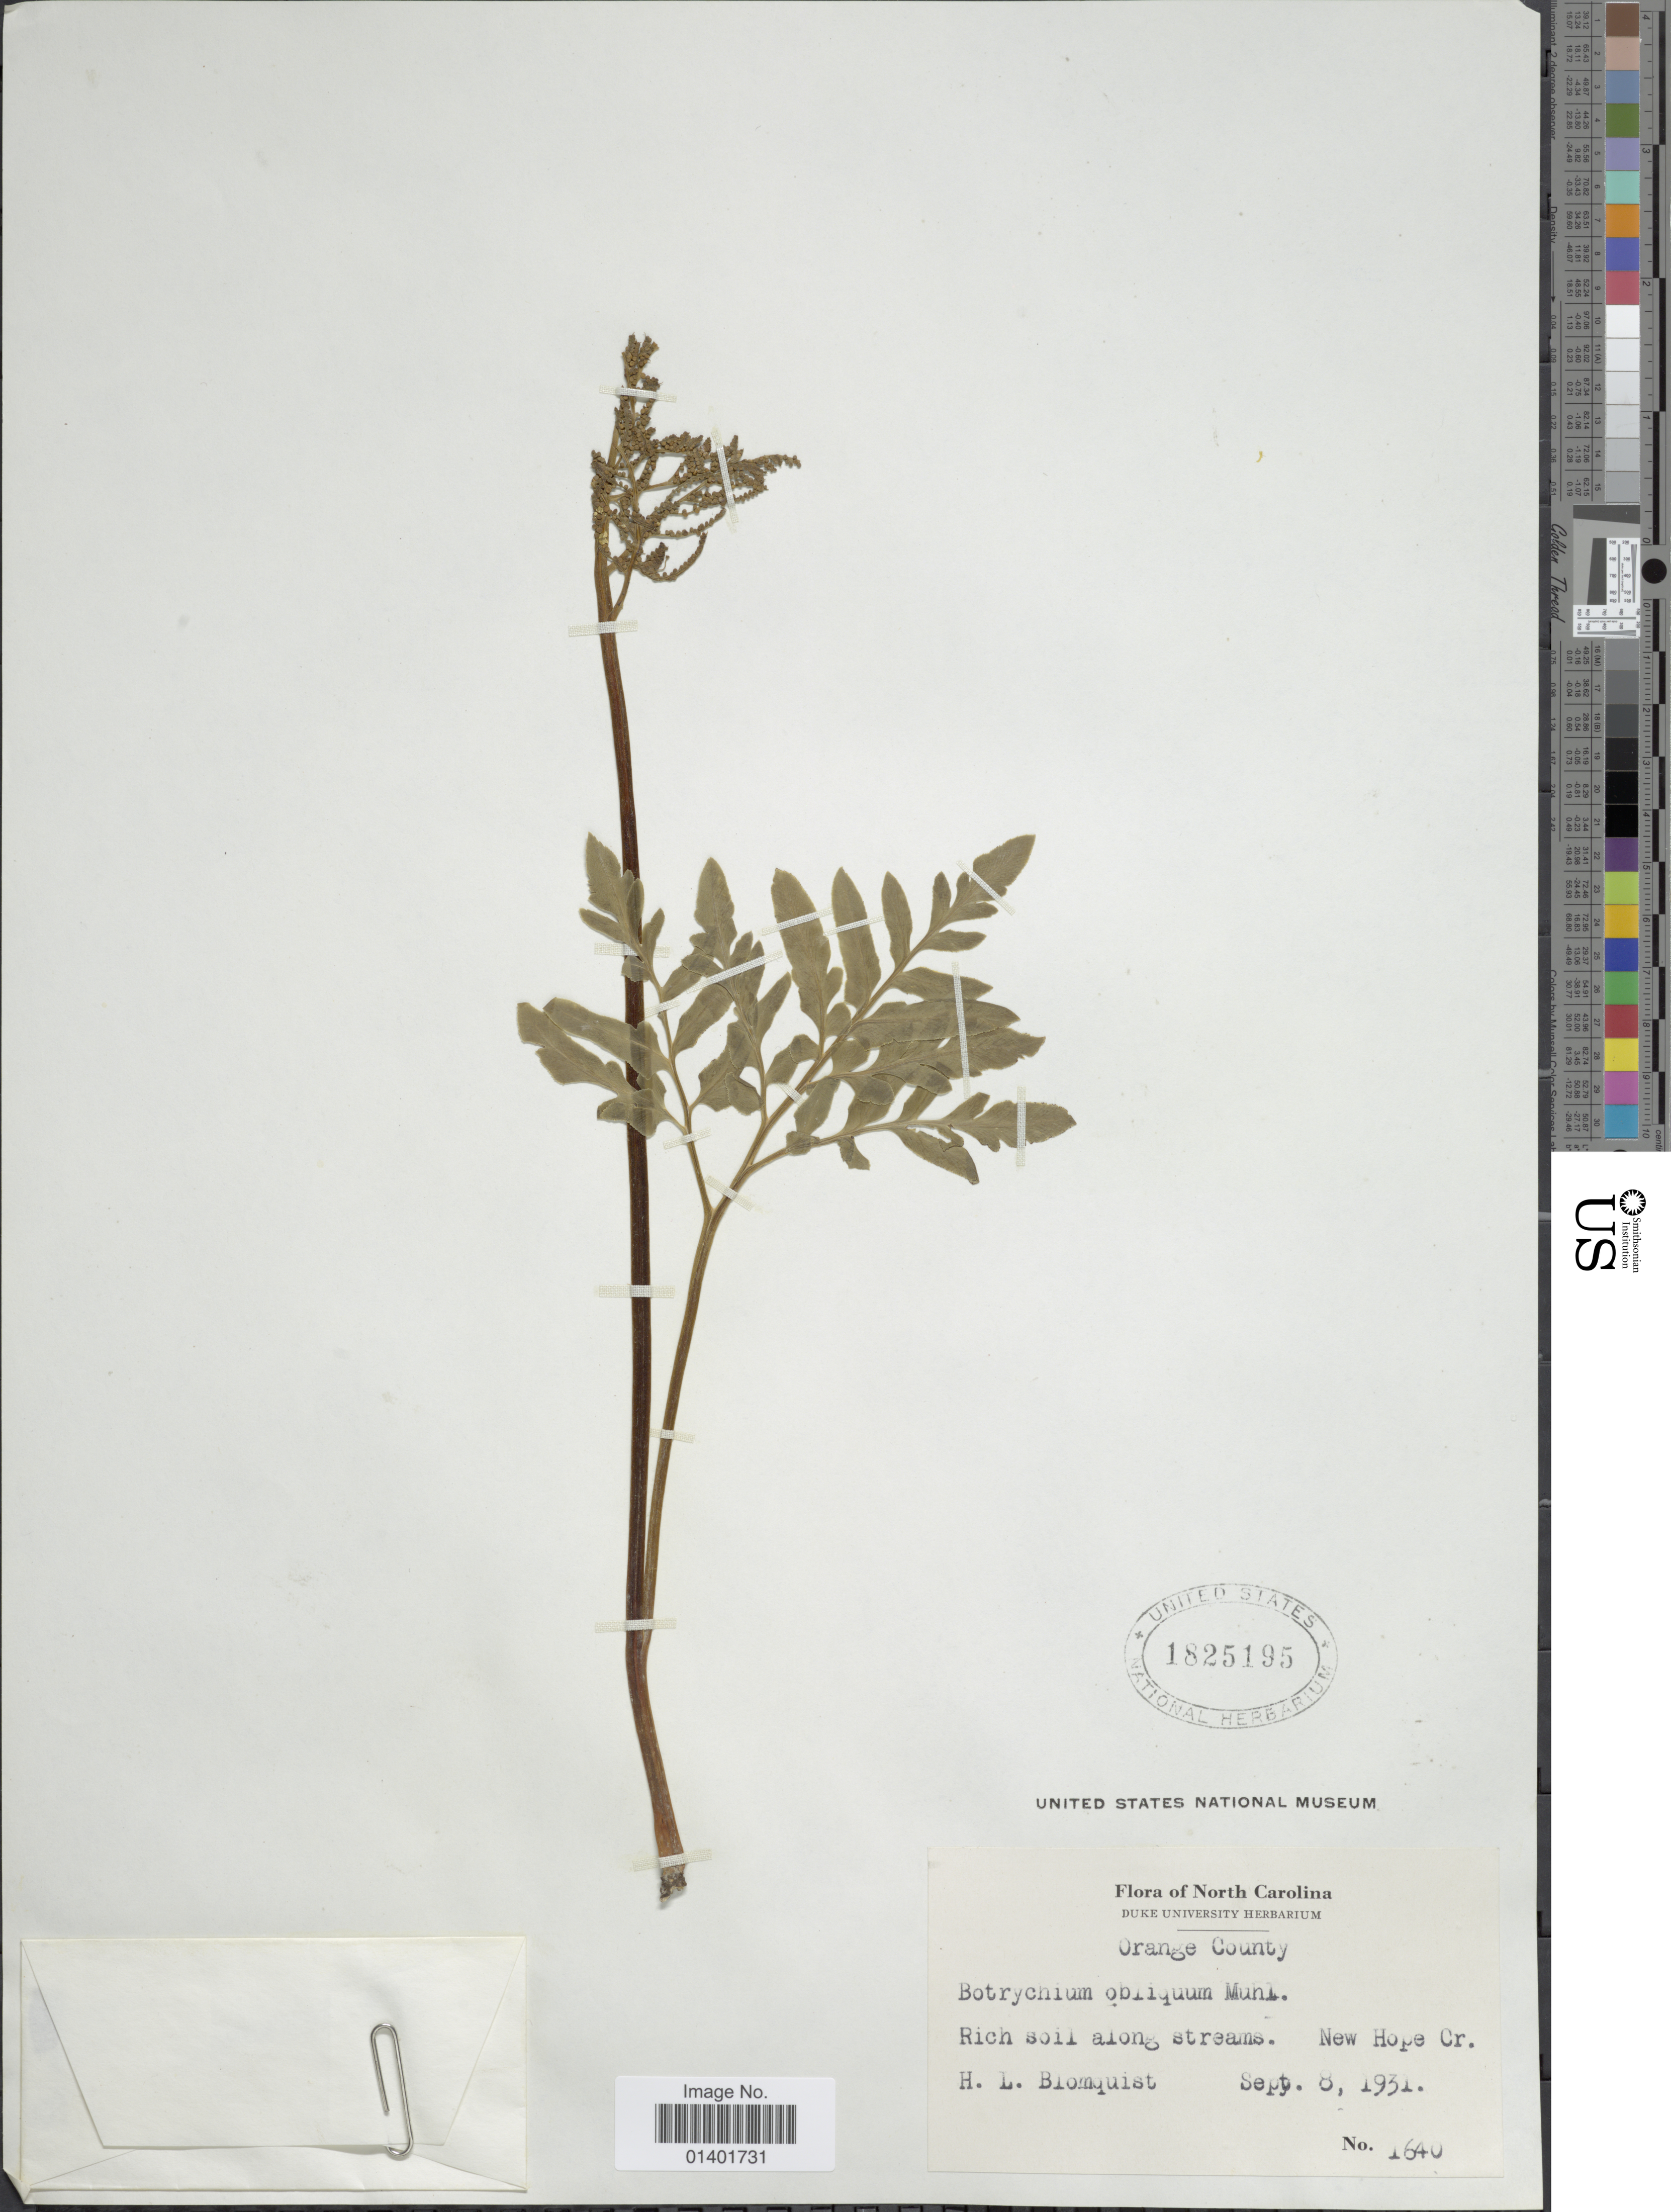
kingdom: Plantae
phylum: Tracheophyta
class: Polypodiopsida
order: Ophioglossales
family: Ophioglossaceae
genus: Botrychium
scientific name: Botrychium dissectum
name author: Spreng.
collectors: H. Blomquist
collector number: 1640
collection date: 1931-09-08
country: United States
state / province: North Carolina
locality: Rich soil along streams. New Hope Cr.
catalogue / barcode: US 1825195